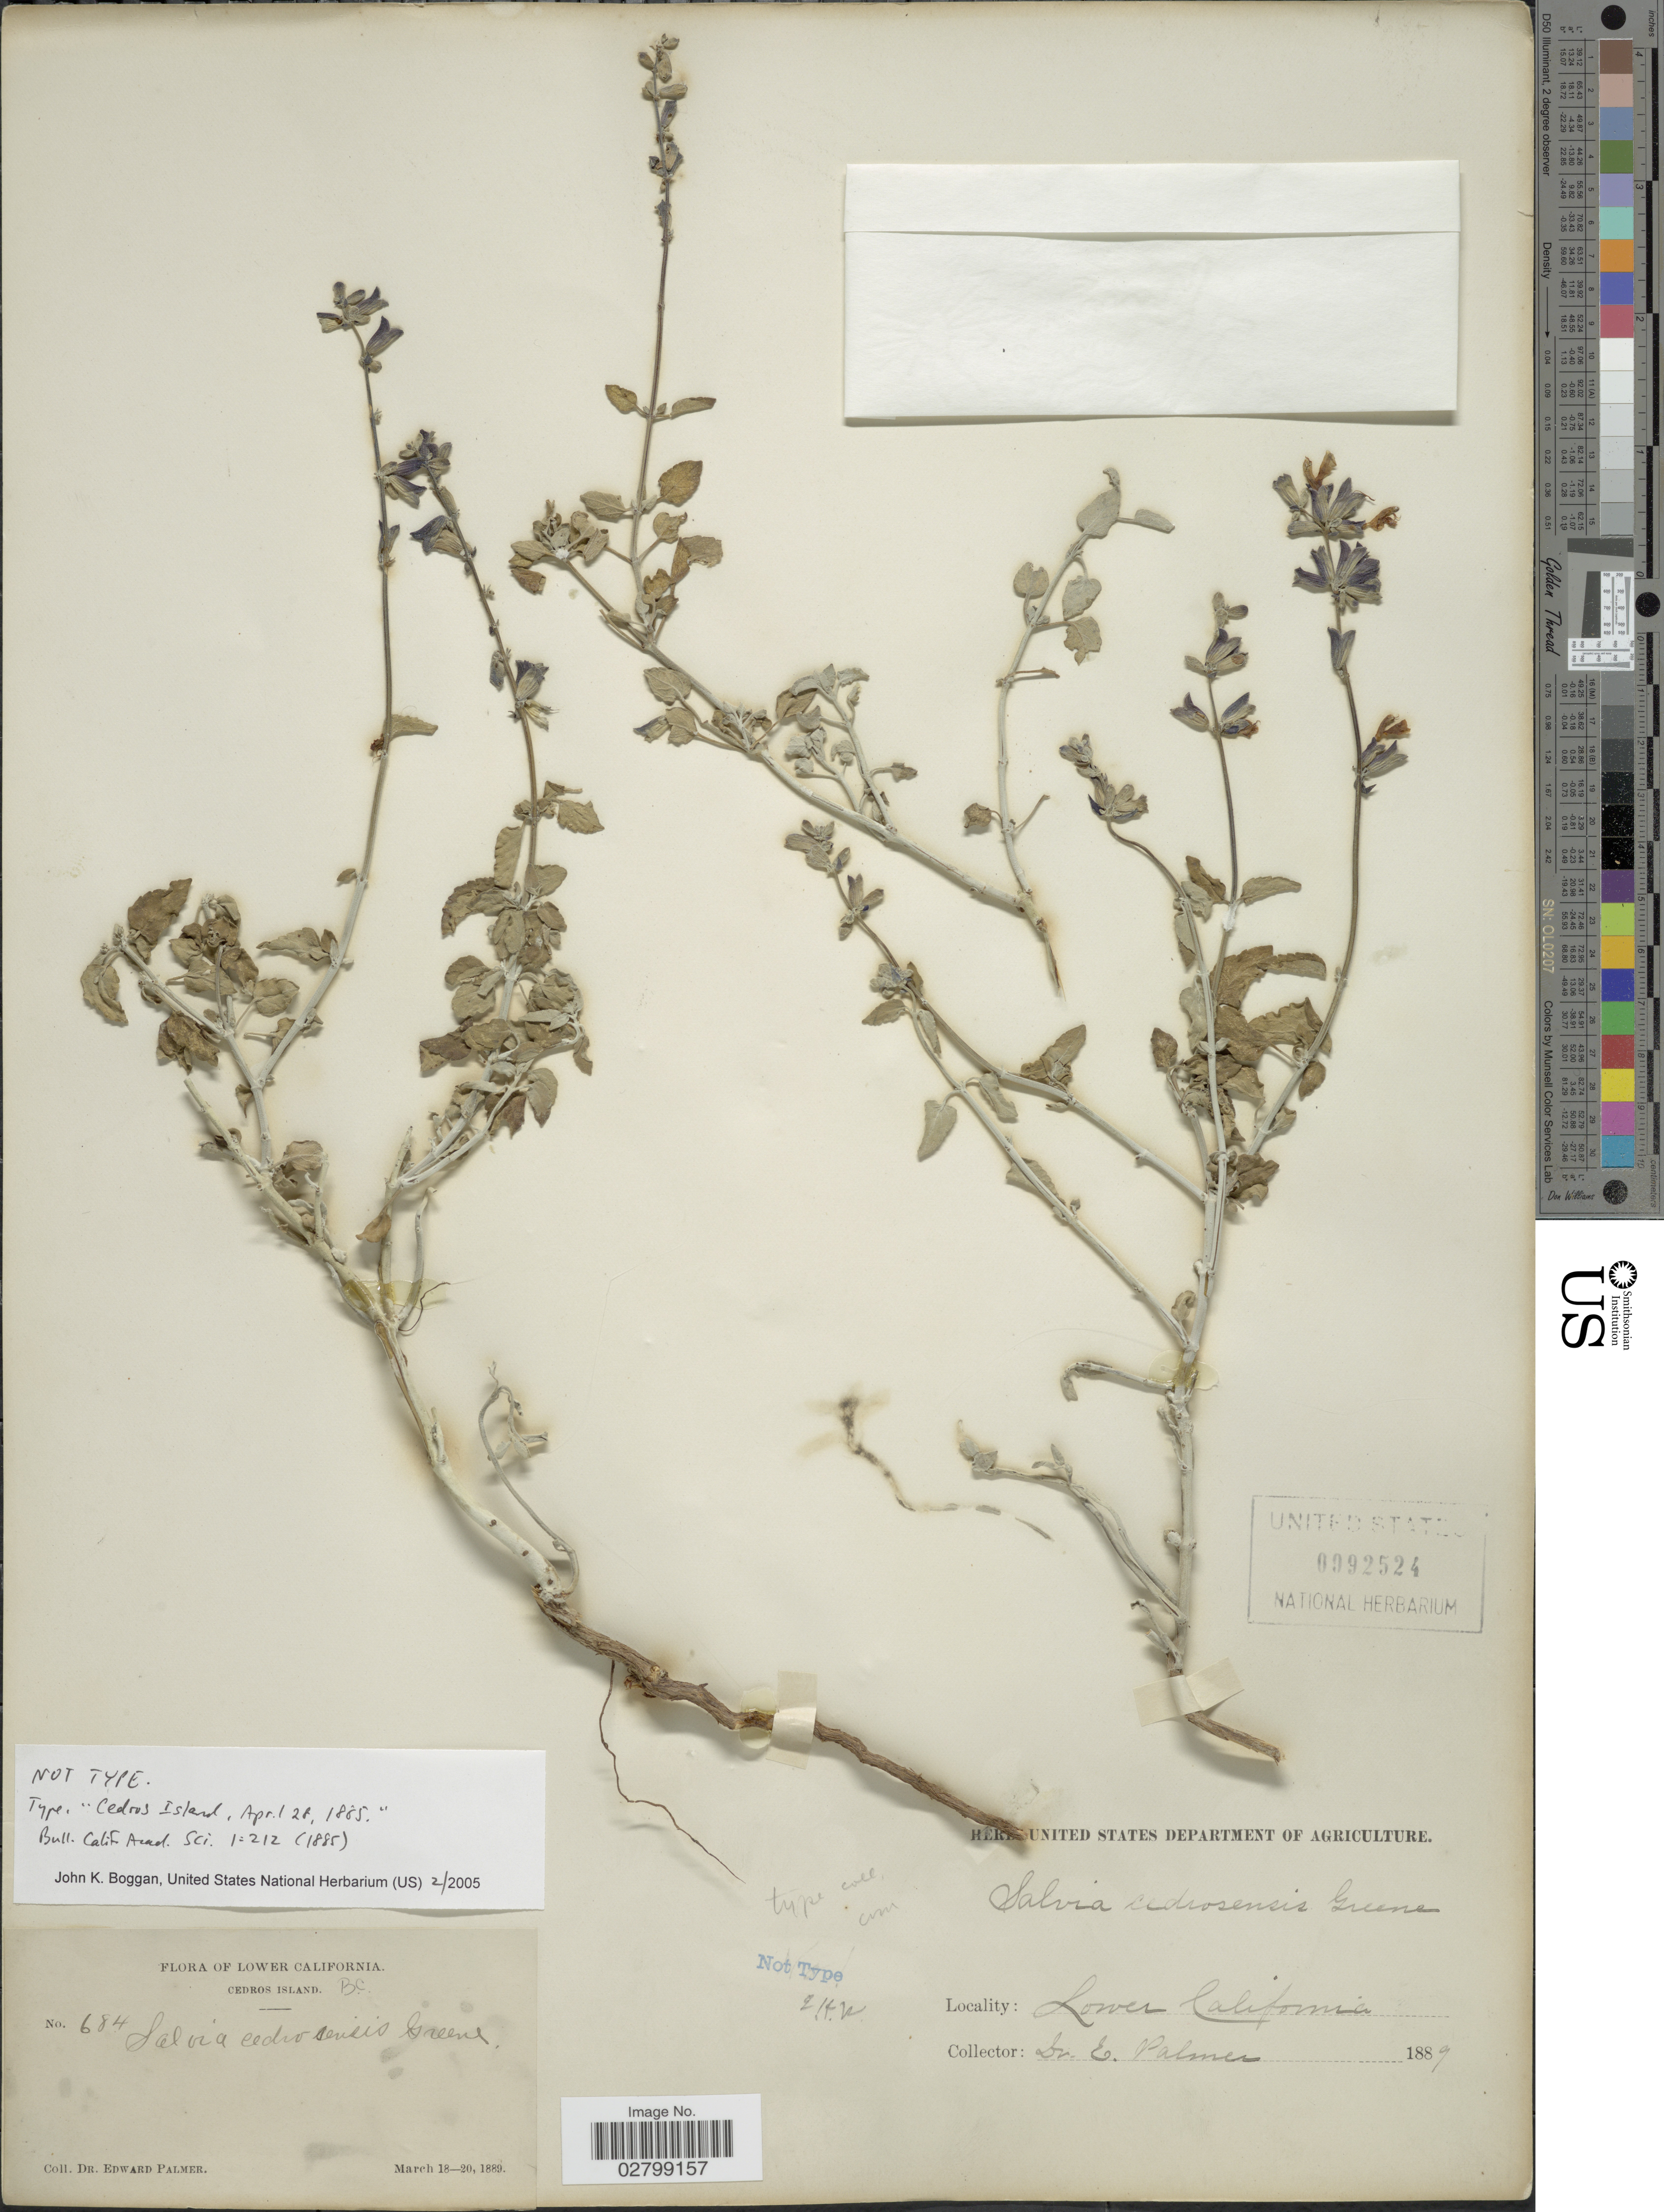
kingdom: Plantae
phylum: Tracheophyta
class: Magnoliopsida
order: Lamiales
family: Lamiaceae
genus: Salvia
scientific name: Salvia cedrosensis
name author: Greene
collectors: E. Palmer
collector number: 684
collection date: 1889-03-18/1889-03-20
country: Mexico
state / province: Baja California Norte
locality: Lower California, Cedros Island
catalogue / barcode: US 992524